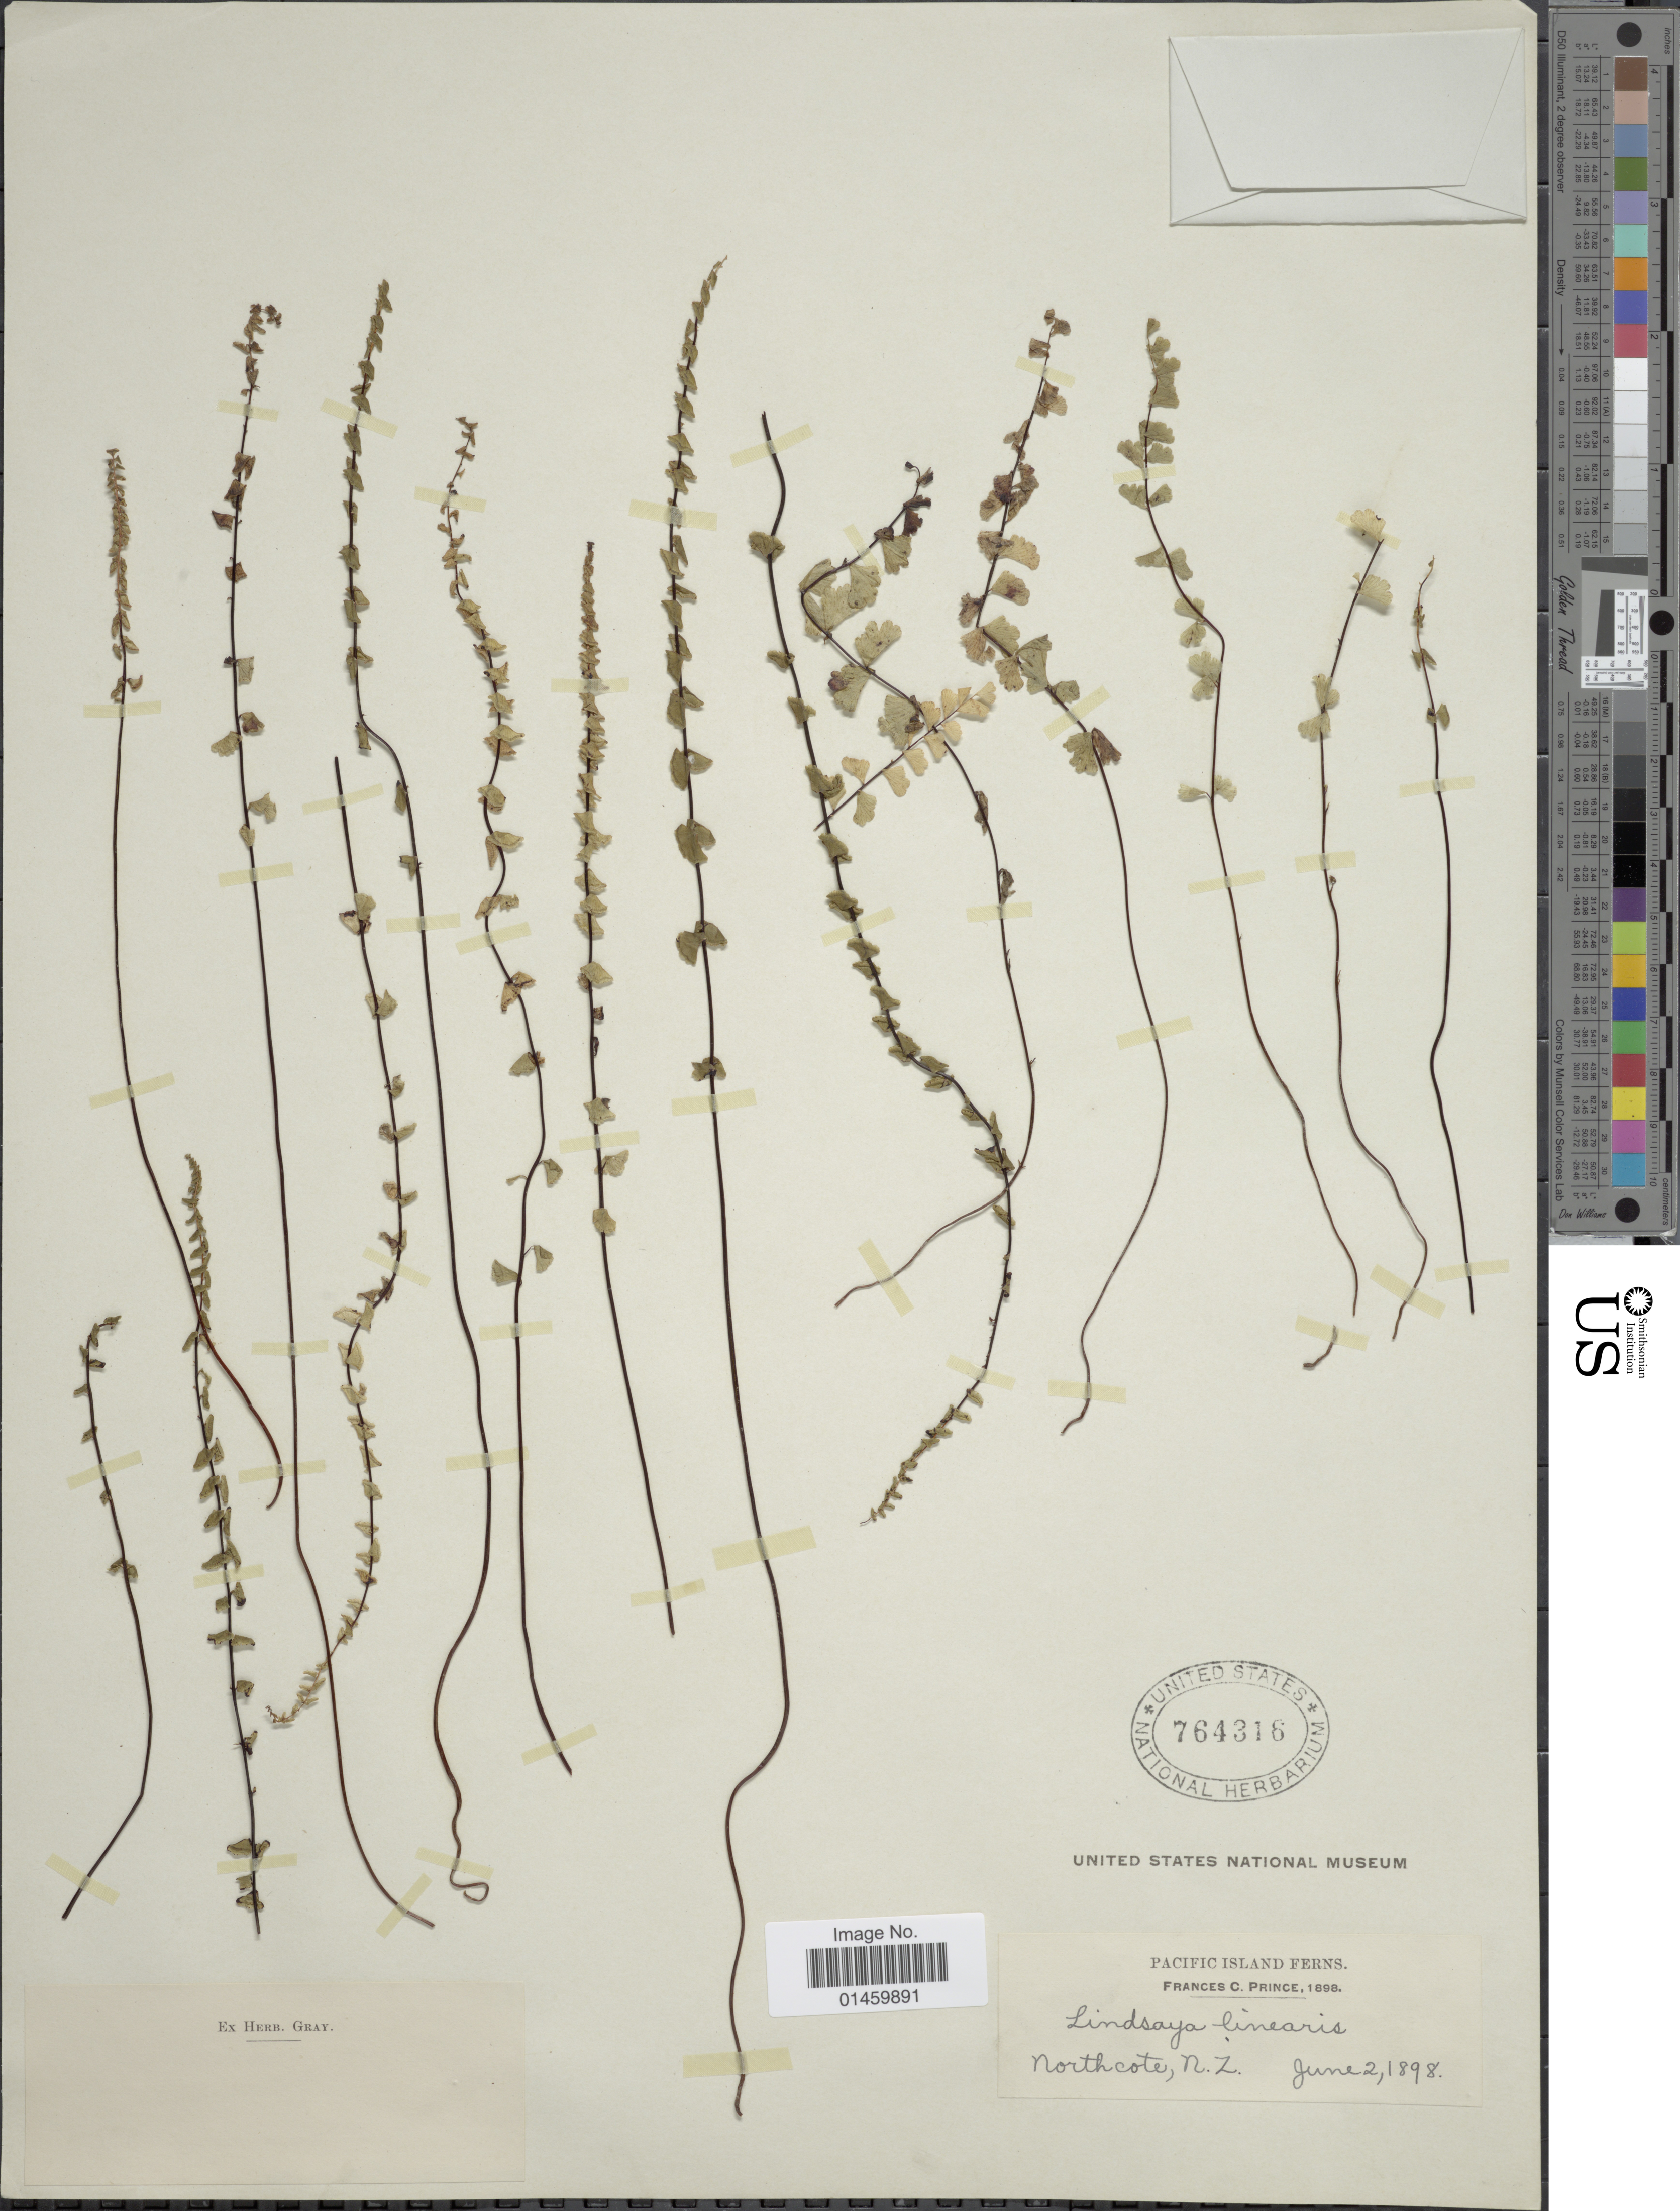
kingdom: Plantae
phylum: Tracheophyta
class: Polypodiopsida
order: Polypodiales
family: Lindsaeaceae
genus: Lindsaea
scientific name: Lindsaea linearis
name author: Sw.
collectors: F. Prince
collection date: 1898-06-02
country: New Zealand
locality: Pacific Island Ferns. Northcote, N. Z.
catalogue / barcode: US 764316